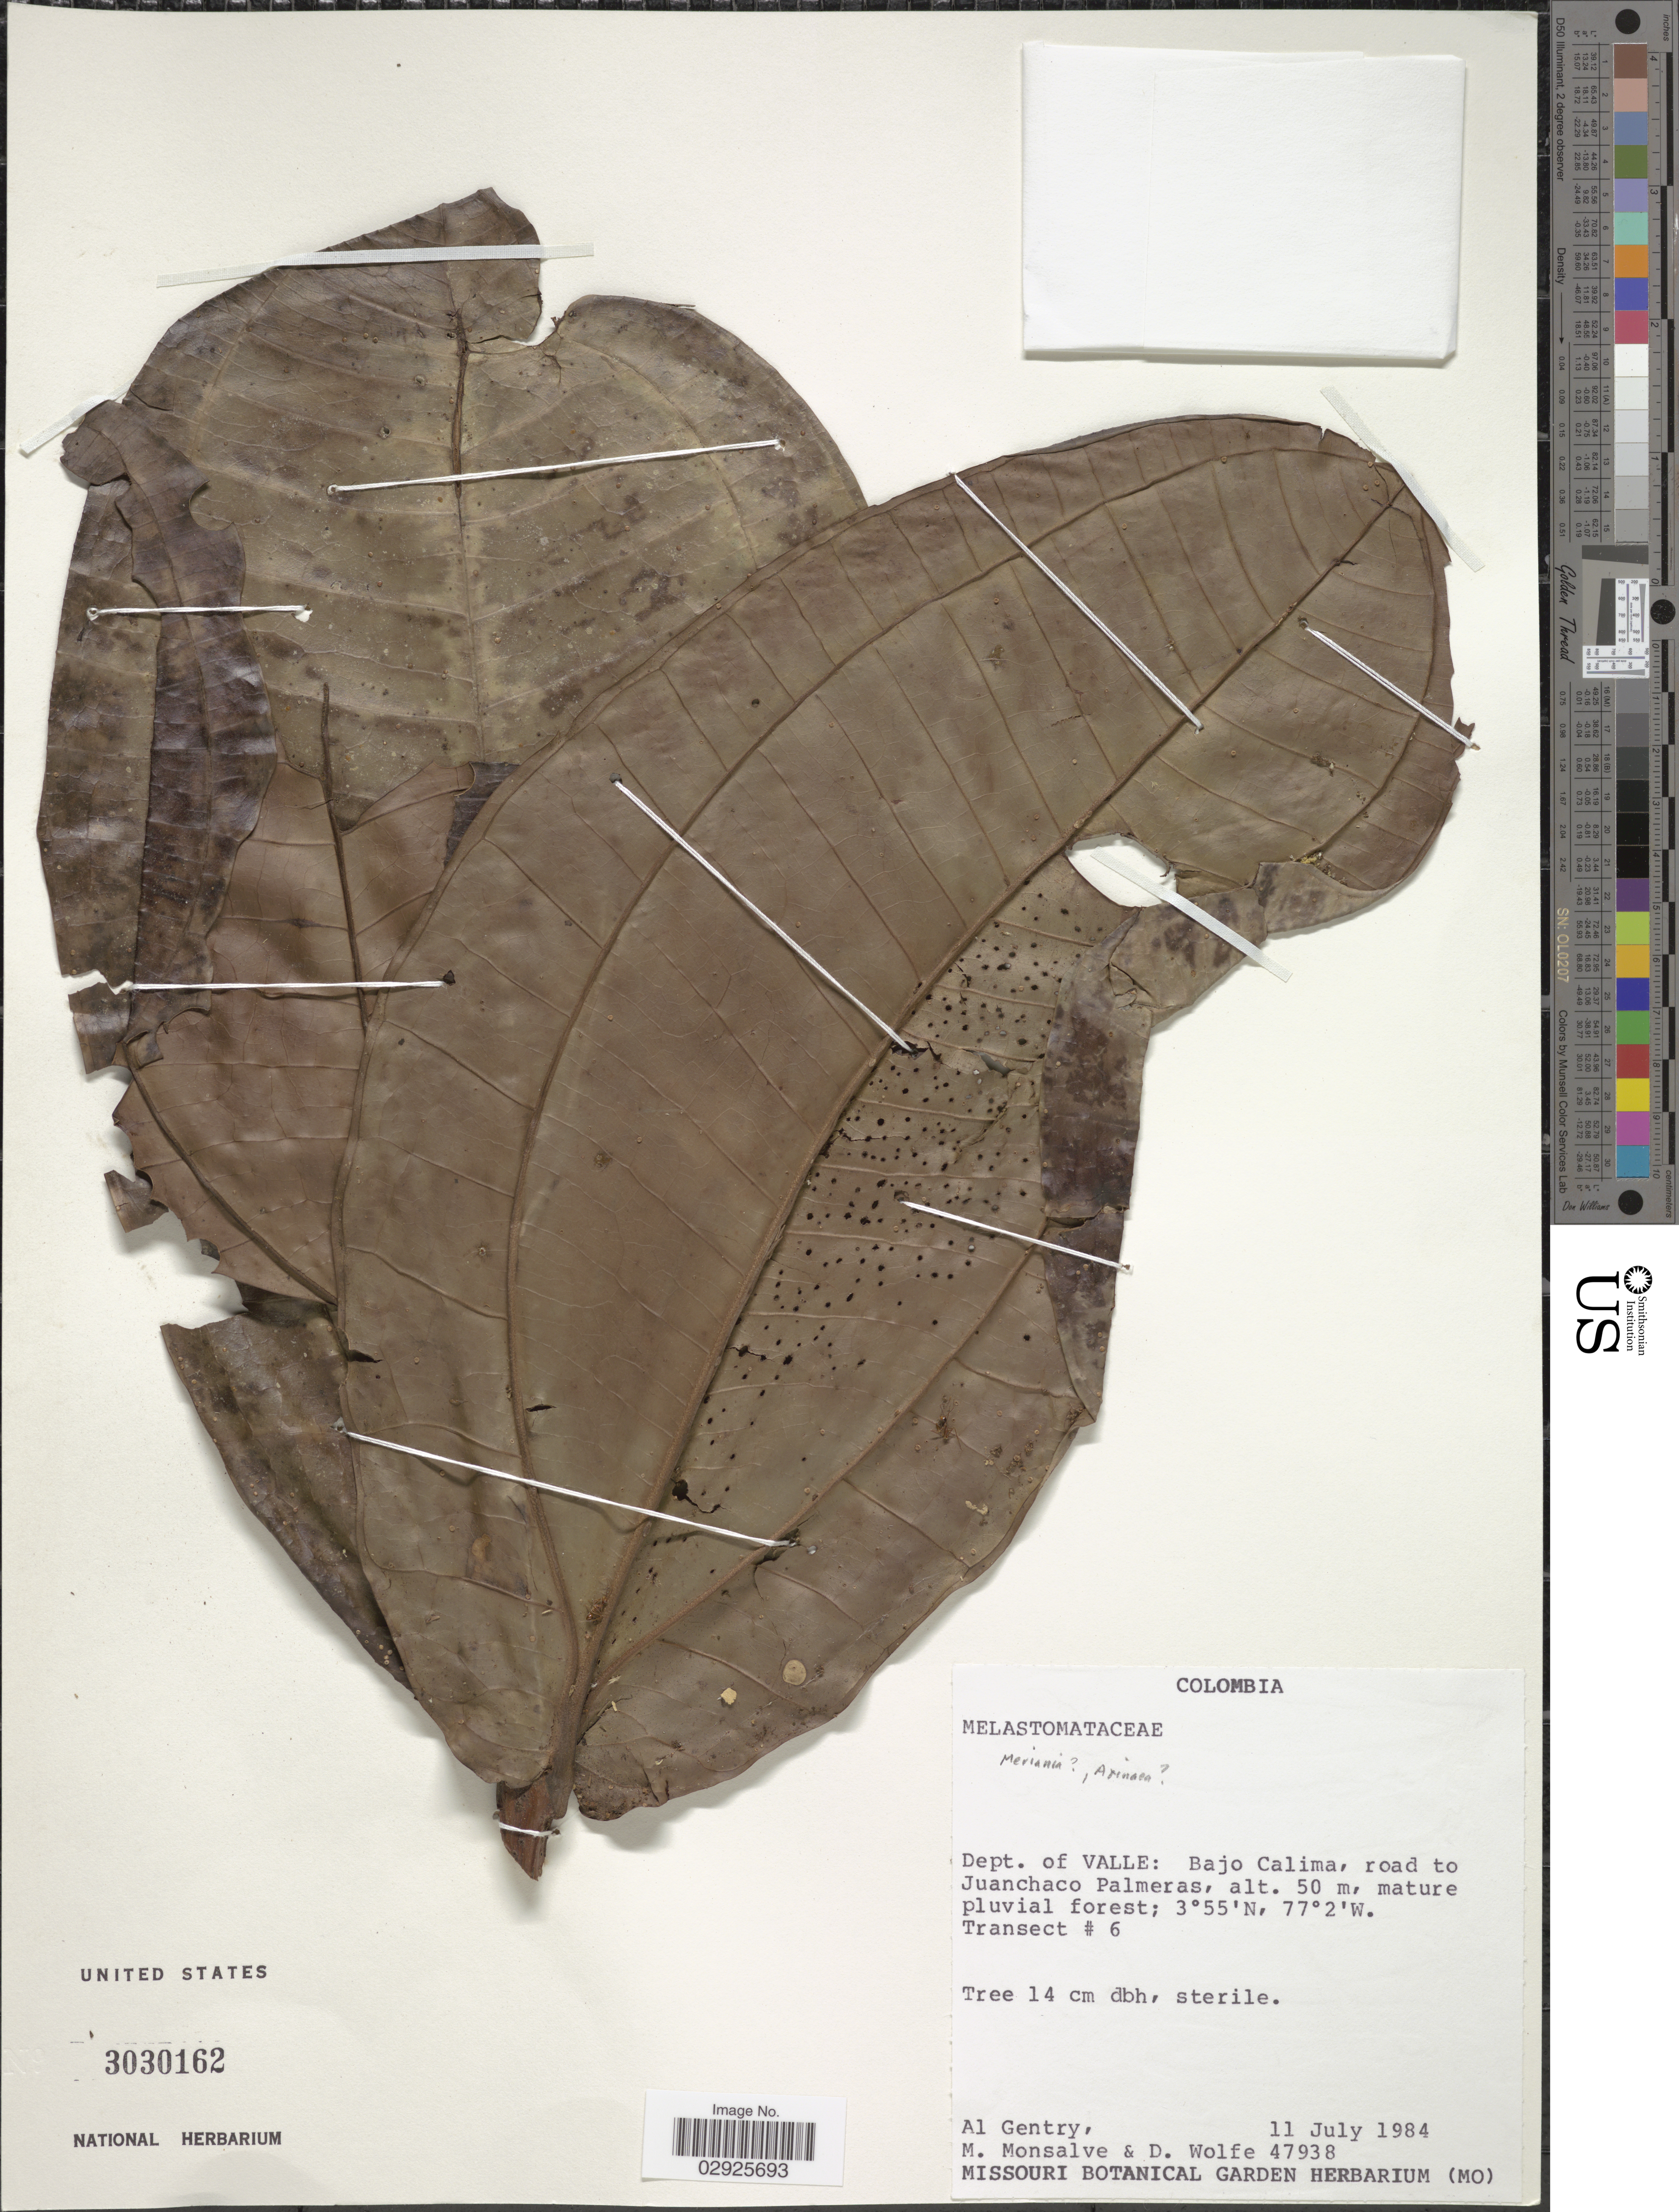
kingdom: Plantae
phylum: Tracheophyta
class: Magnoliopsida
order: Myrtales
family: Melastomataceae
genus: Meriania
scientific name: Meriania sp.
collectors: A. H. Gentry, M. Monsalve & D. Wolfe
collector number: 47938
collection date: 1984-07-11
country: Colombia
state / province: Valle del Cauca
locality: Dept. of Valle: Bajo Calima, road to Juanchaco Palmeras. Transect # 6.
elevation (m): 50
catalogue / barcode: US 3030162